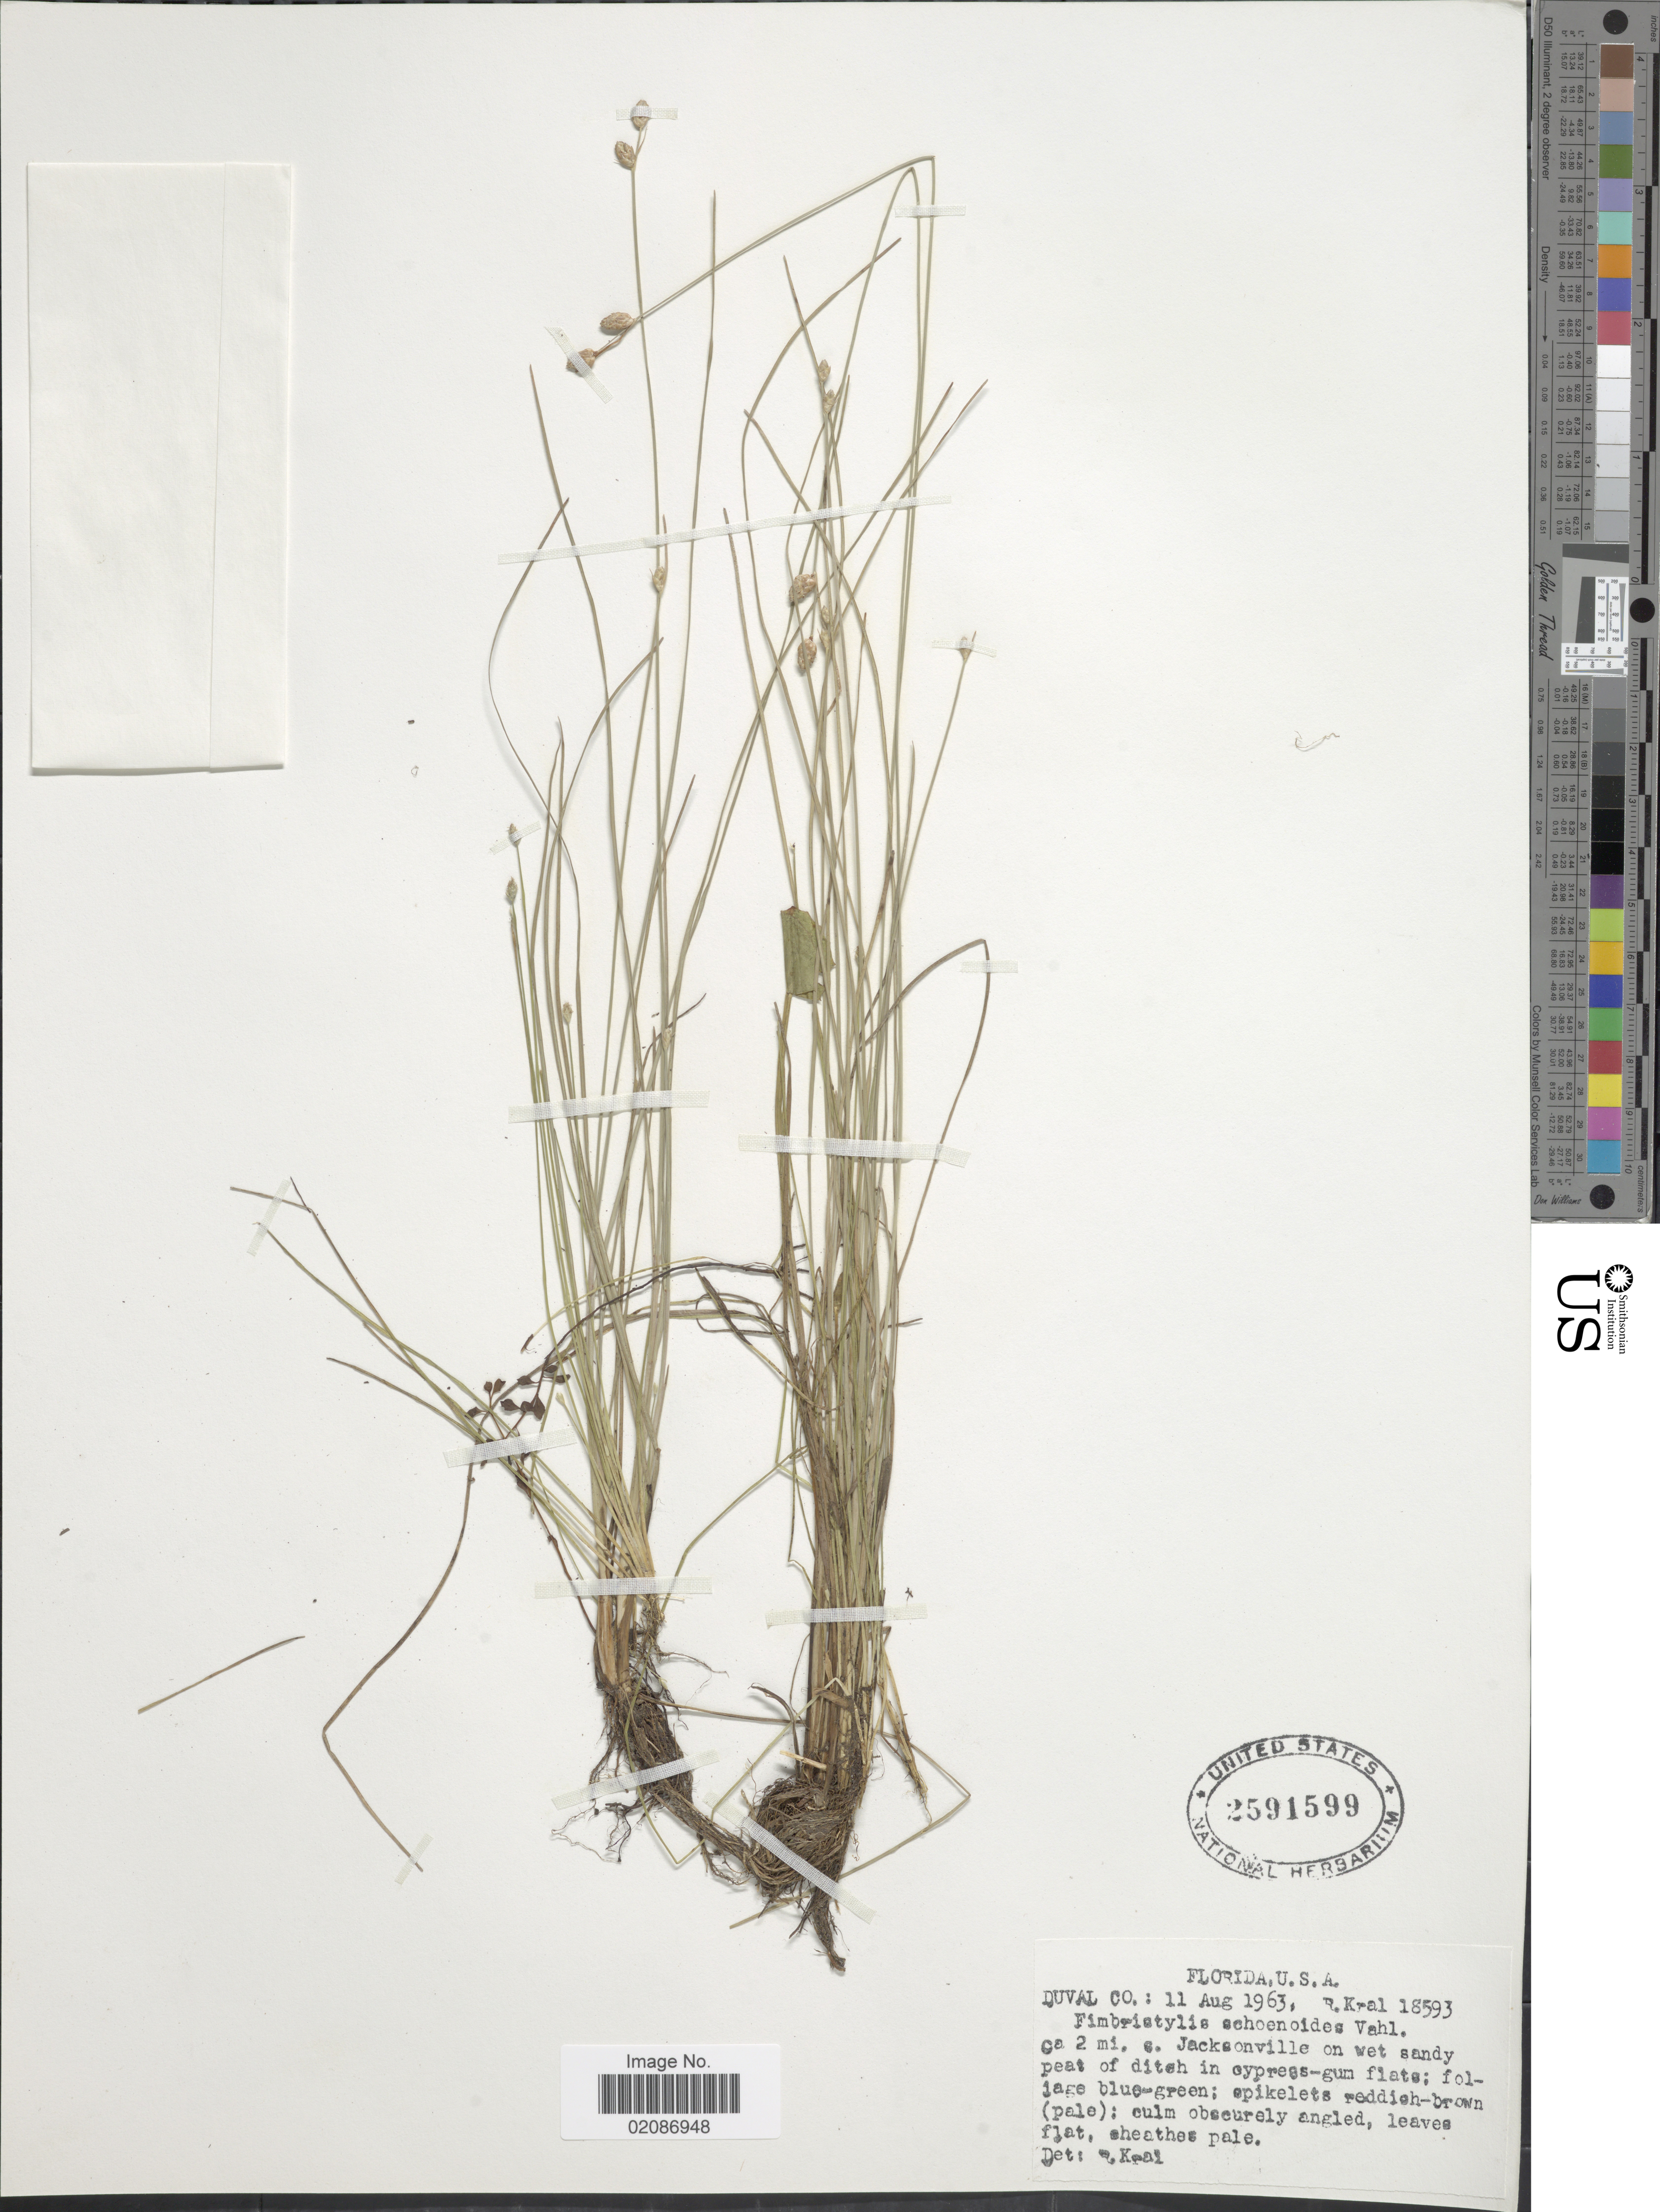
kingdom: Plantae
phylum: Tracheophyta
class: Liliopsida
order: Poales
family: Cyperaceae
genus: Fimbristylis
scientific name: Fimbristylis schoenoides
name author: (Retz.) Vahl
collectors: R. Kral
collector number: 18593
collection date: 1963-08-11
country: United States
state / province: Florida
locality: Duval Co.: Ca. 2 mi. s. Jacksonville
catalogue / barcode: US 2591599